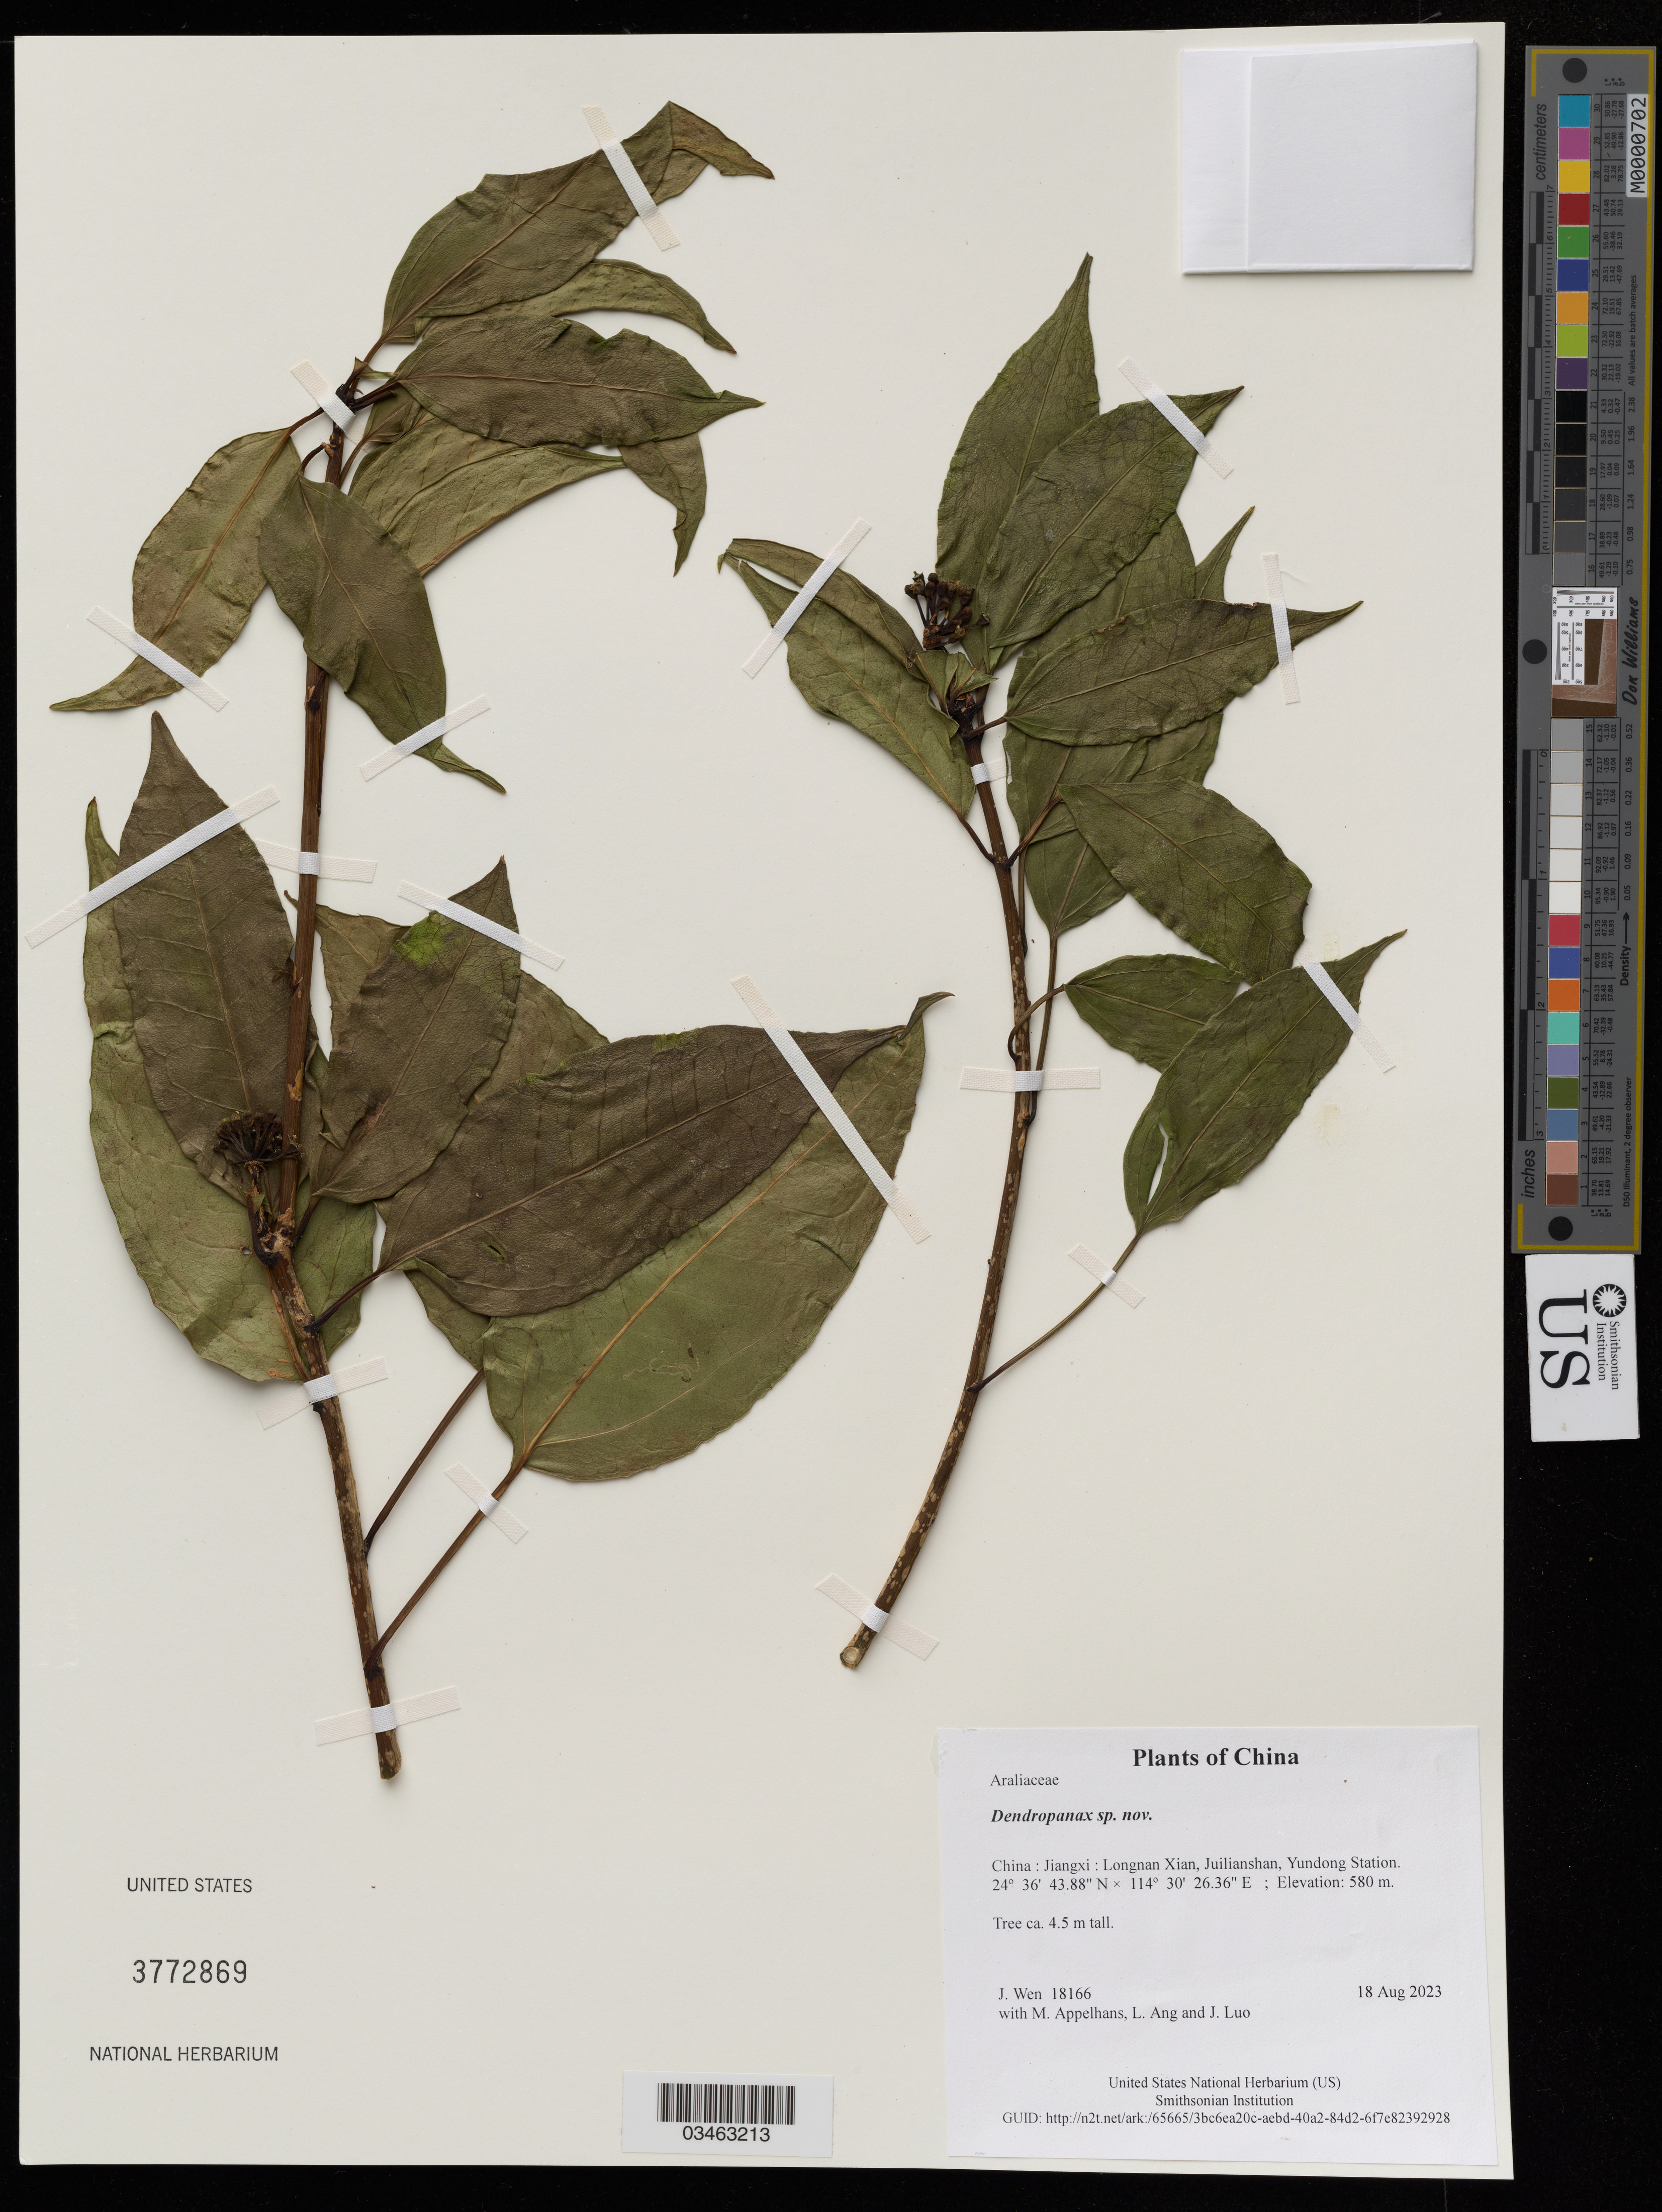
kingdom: Plantae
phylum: Tracheophyta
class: Magnoliopsida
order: Apiales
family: Araliaceae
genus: Dendropanax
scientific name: Dendropanax sp. nov.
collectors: J. Wen, M. Appelhans, L. Ang & J. Luo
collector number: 18166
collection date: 2023-08-18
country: China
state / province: Jiangxi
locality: Longnan Xian, Juilianshan, Yundong Station.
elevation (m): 580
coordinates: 24.612189 N, 114.507322 E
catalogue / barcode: US 3772869